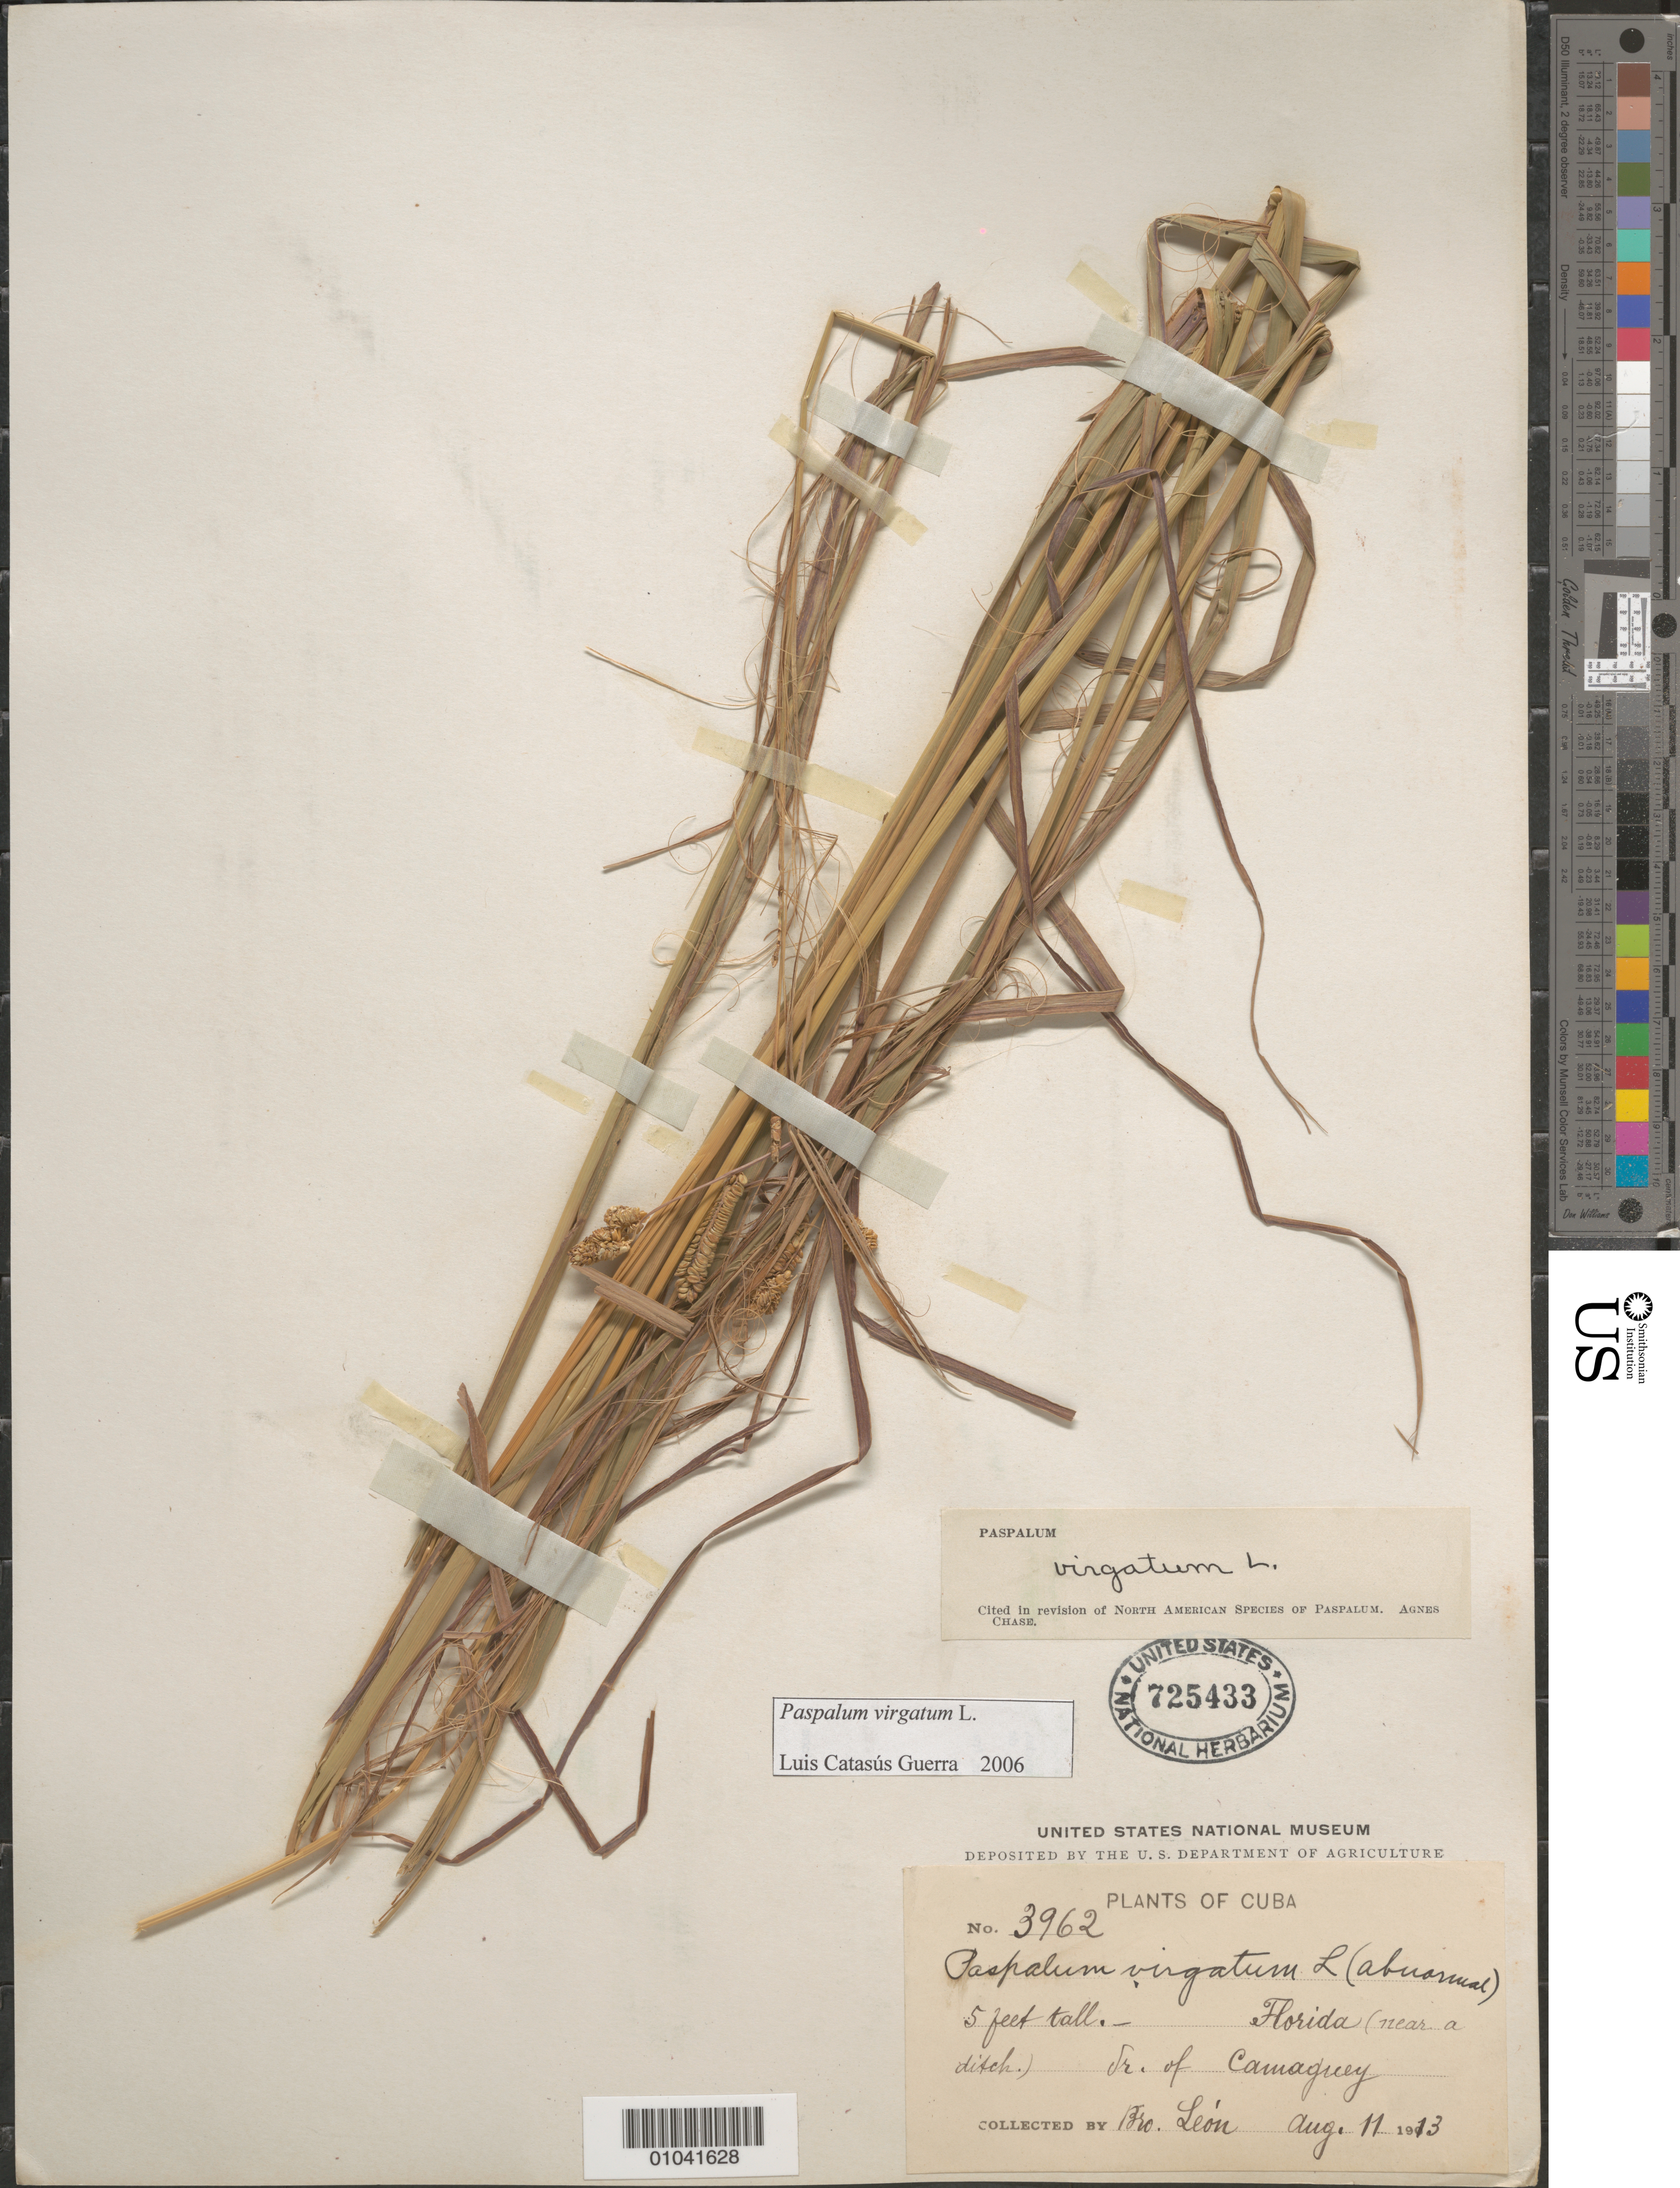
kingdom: Plantae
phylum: Tracheophyta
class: Liliopsida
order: Poales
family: Poaceae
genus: Paspalum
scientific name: Paspalum virgatum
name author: L.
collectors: Bro. León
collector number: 3962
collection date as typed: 11 Aug 1913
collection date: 1913-08-11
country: Cuba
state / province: Camagüey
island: Cuba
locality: Florida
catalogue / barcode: US 725433